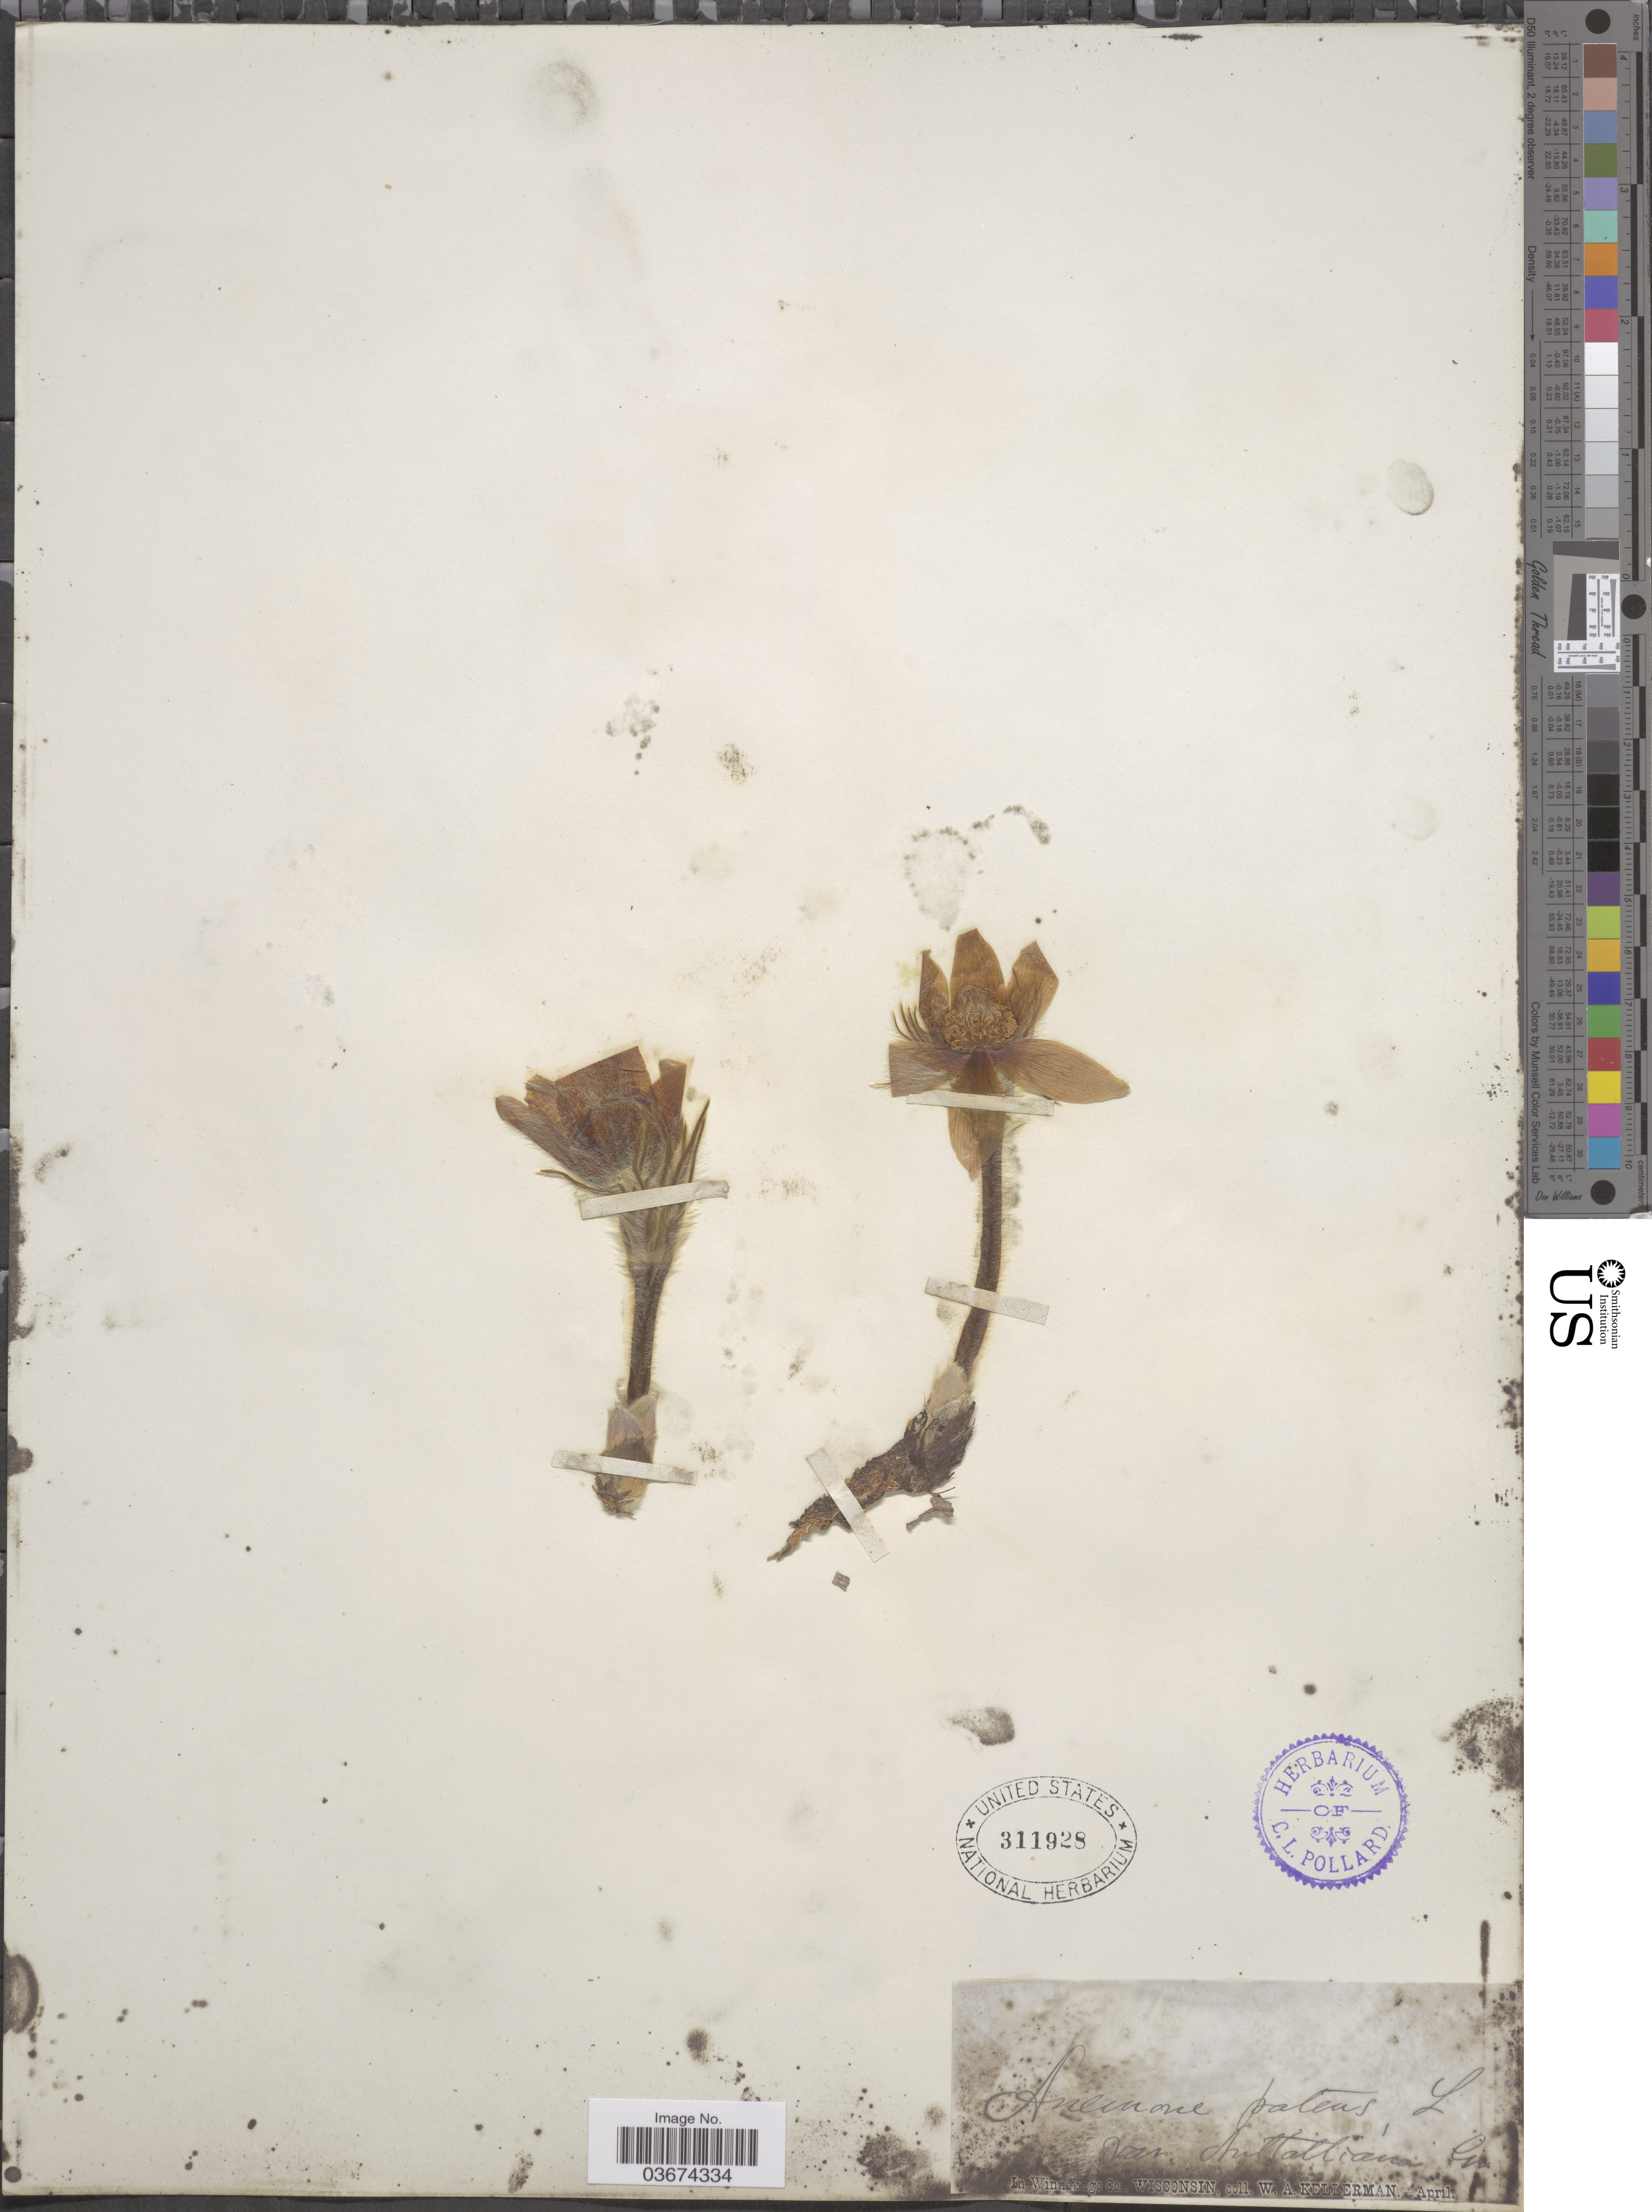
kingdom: Plantae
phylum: Tracheophyta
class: Magnoliopsida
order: Ranunculales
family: Ranunculaceae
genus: Pulsatilla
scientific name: Pulsatilla nuttalliana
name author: (DC.) Bercht. & J. Presl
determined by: Strong, Mark T., (BOT), Smithsonian Institution - National Museum of Natural History (UNITED STATES)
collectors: W. Kellerman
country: United States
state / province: Wisconsin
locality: In Winnebago Co.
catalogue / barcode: US 311928